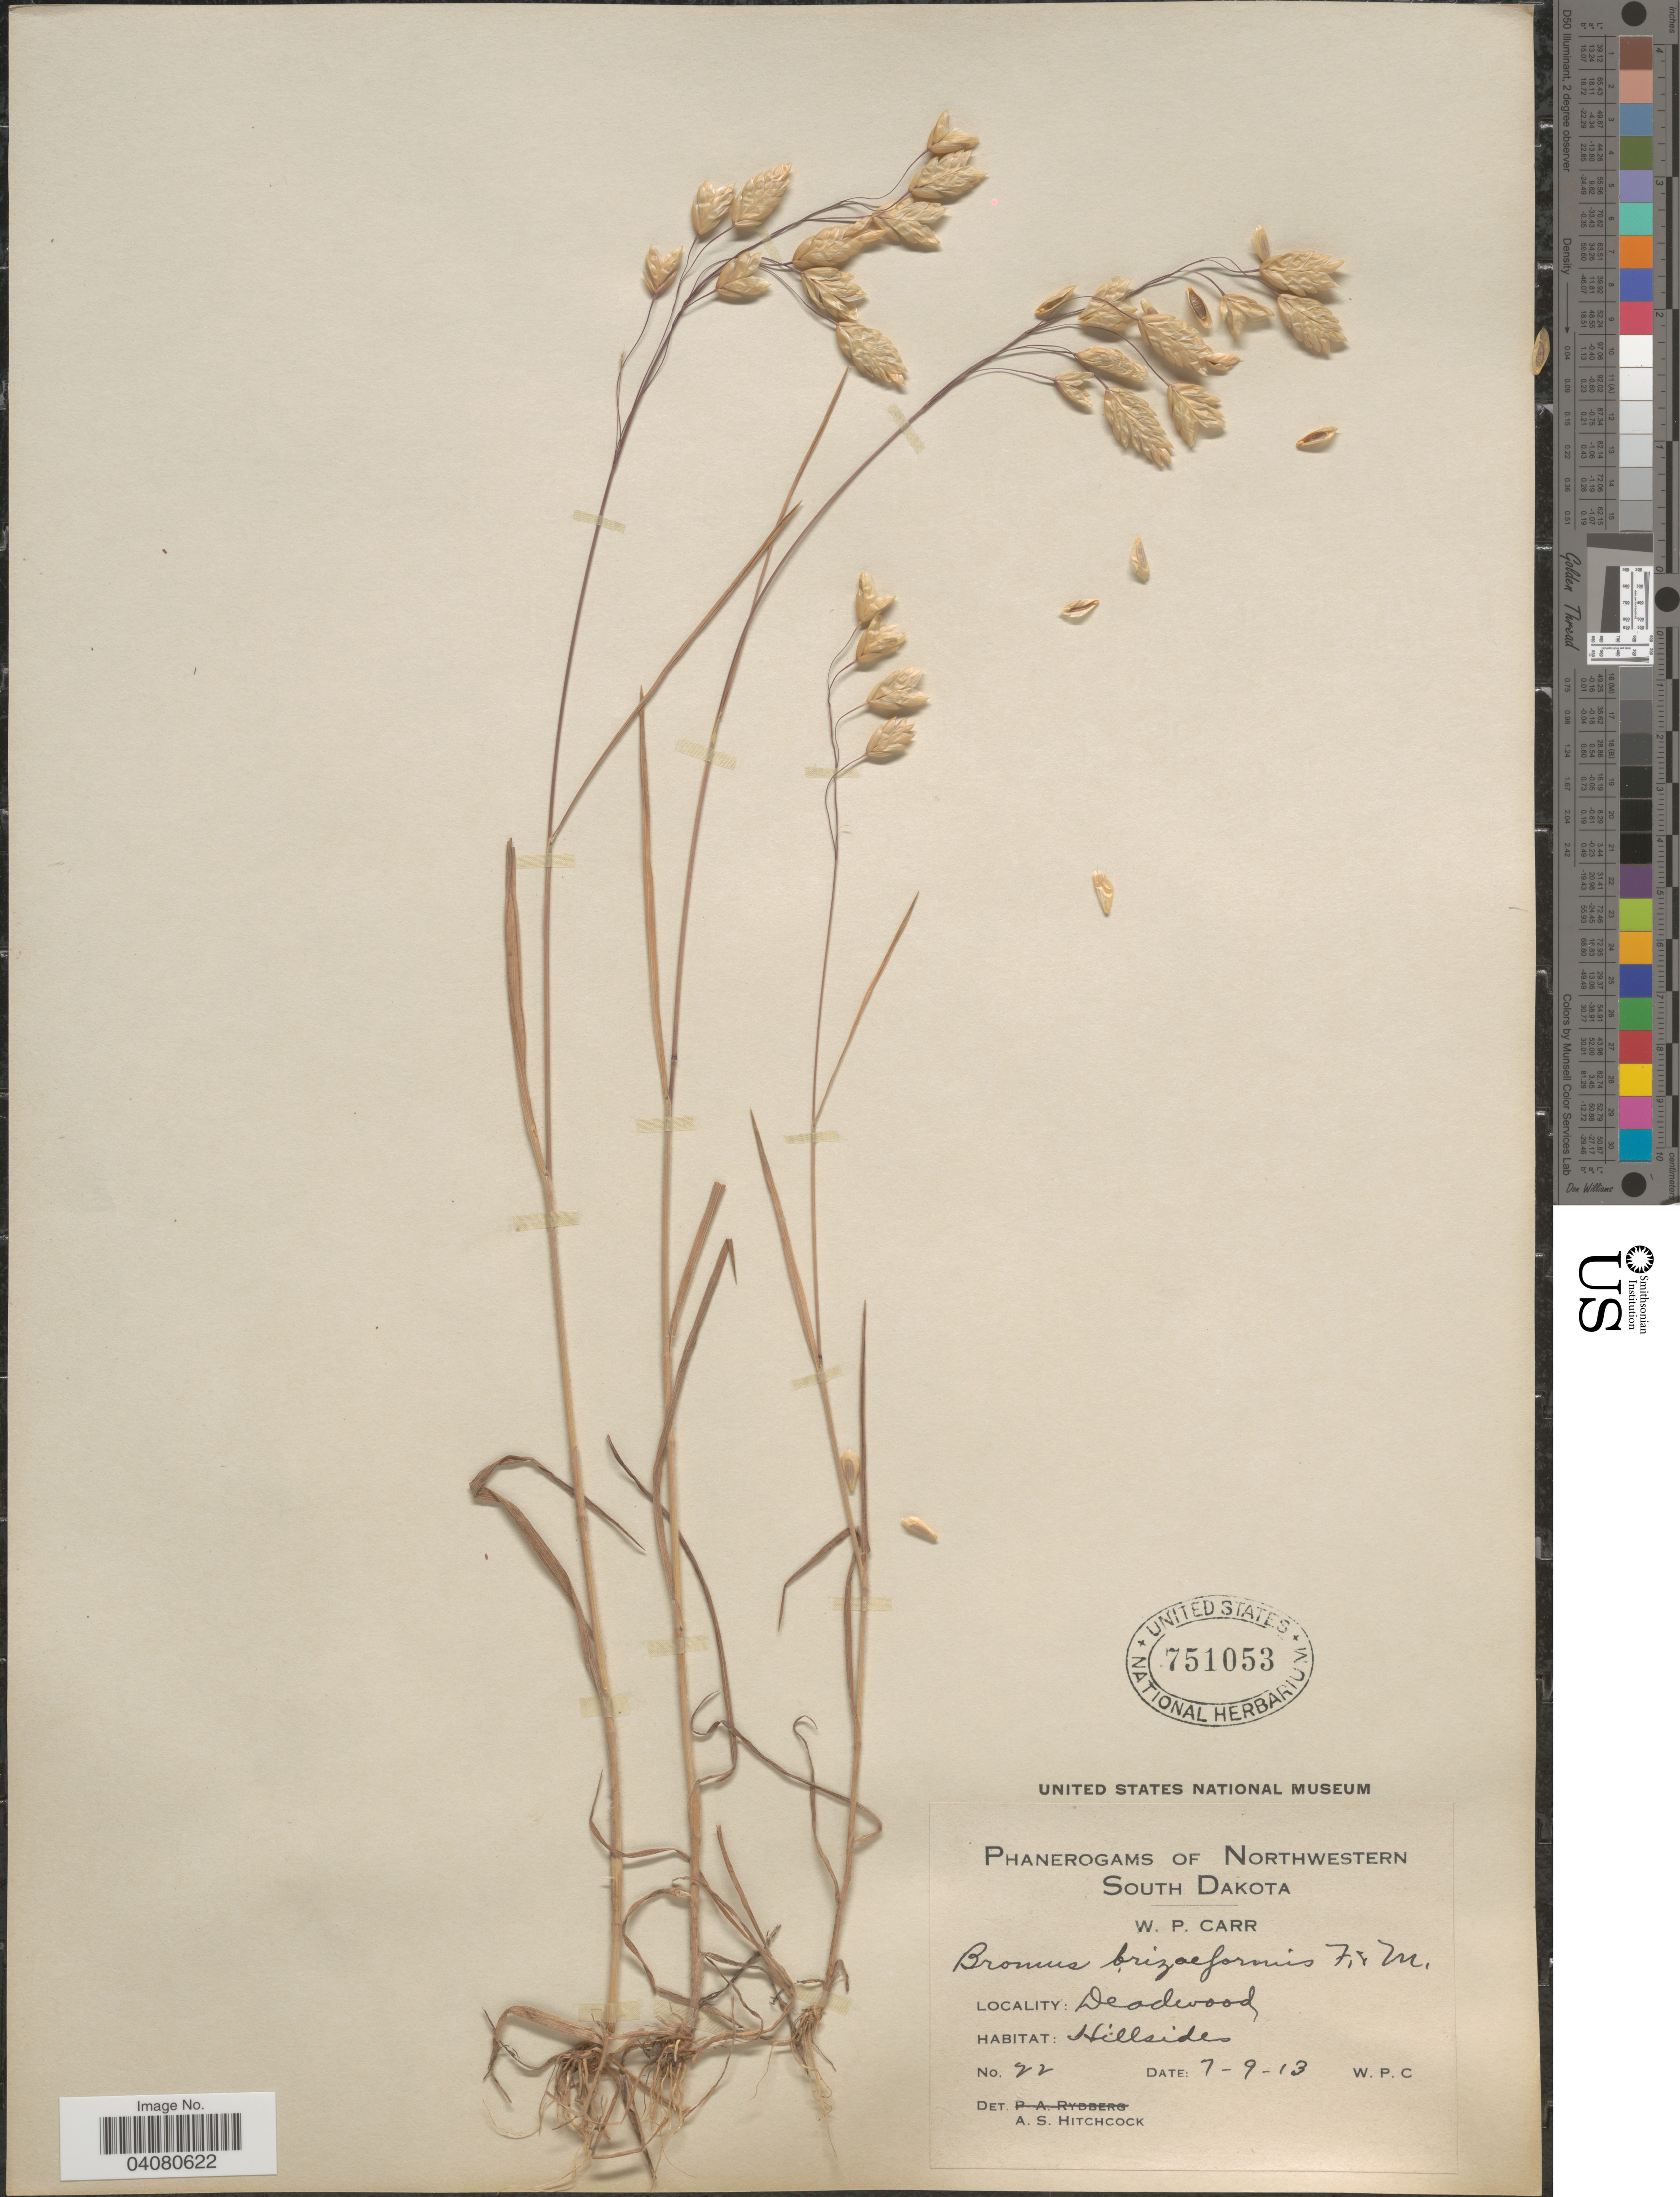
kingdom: Plantae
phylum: Tracheophyta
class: Liliopsida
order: Poales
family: Poaceae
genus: Bromus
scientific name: Bromus briziformis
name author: Fisch. & C.A. Mey.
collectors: W. Carr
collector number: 22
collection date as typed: Transcribed d/m/y: 9/7/13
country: United States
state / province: South Dakota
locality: Northwestern South Dakota. Deadwood. Hillsides.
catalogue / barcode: US 751053